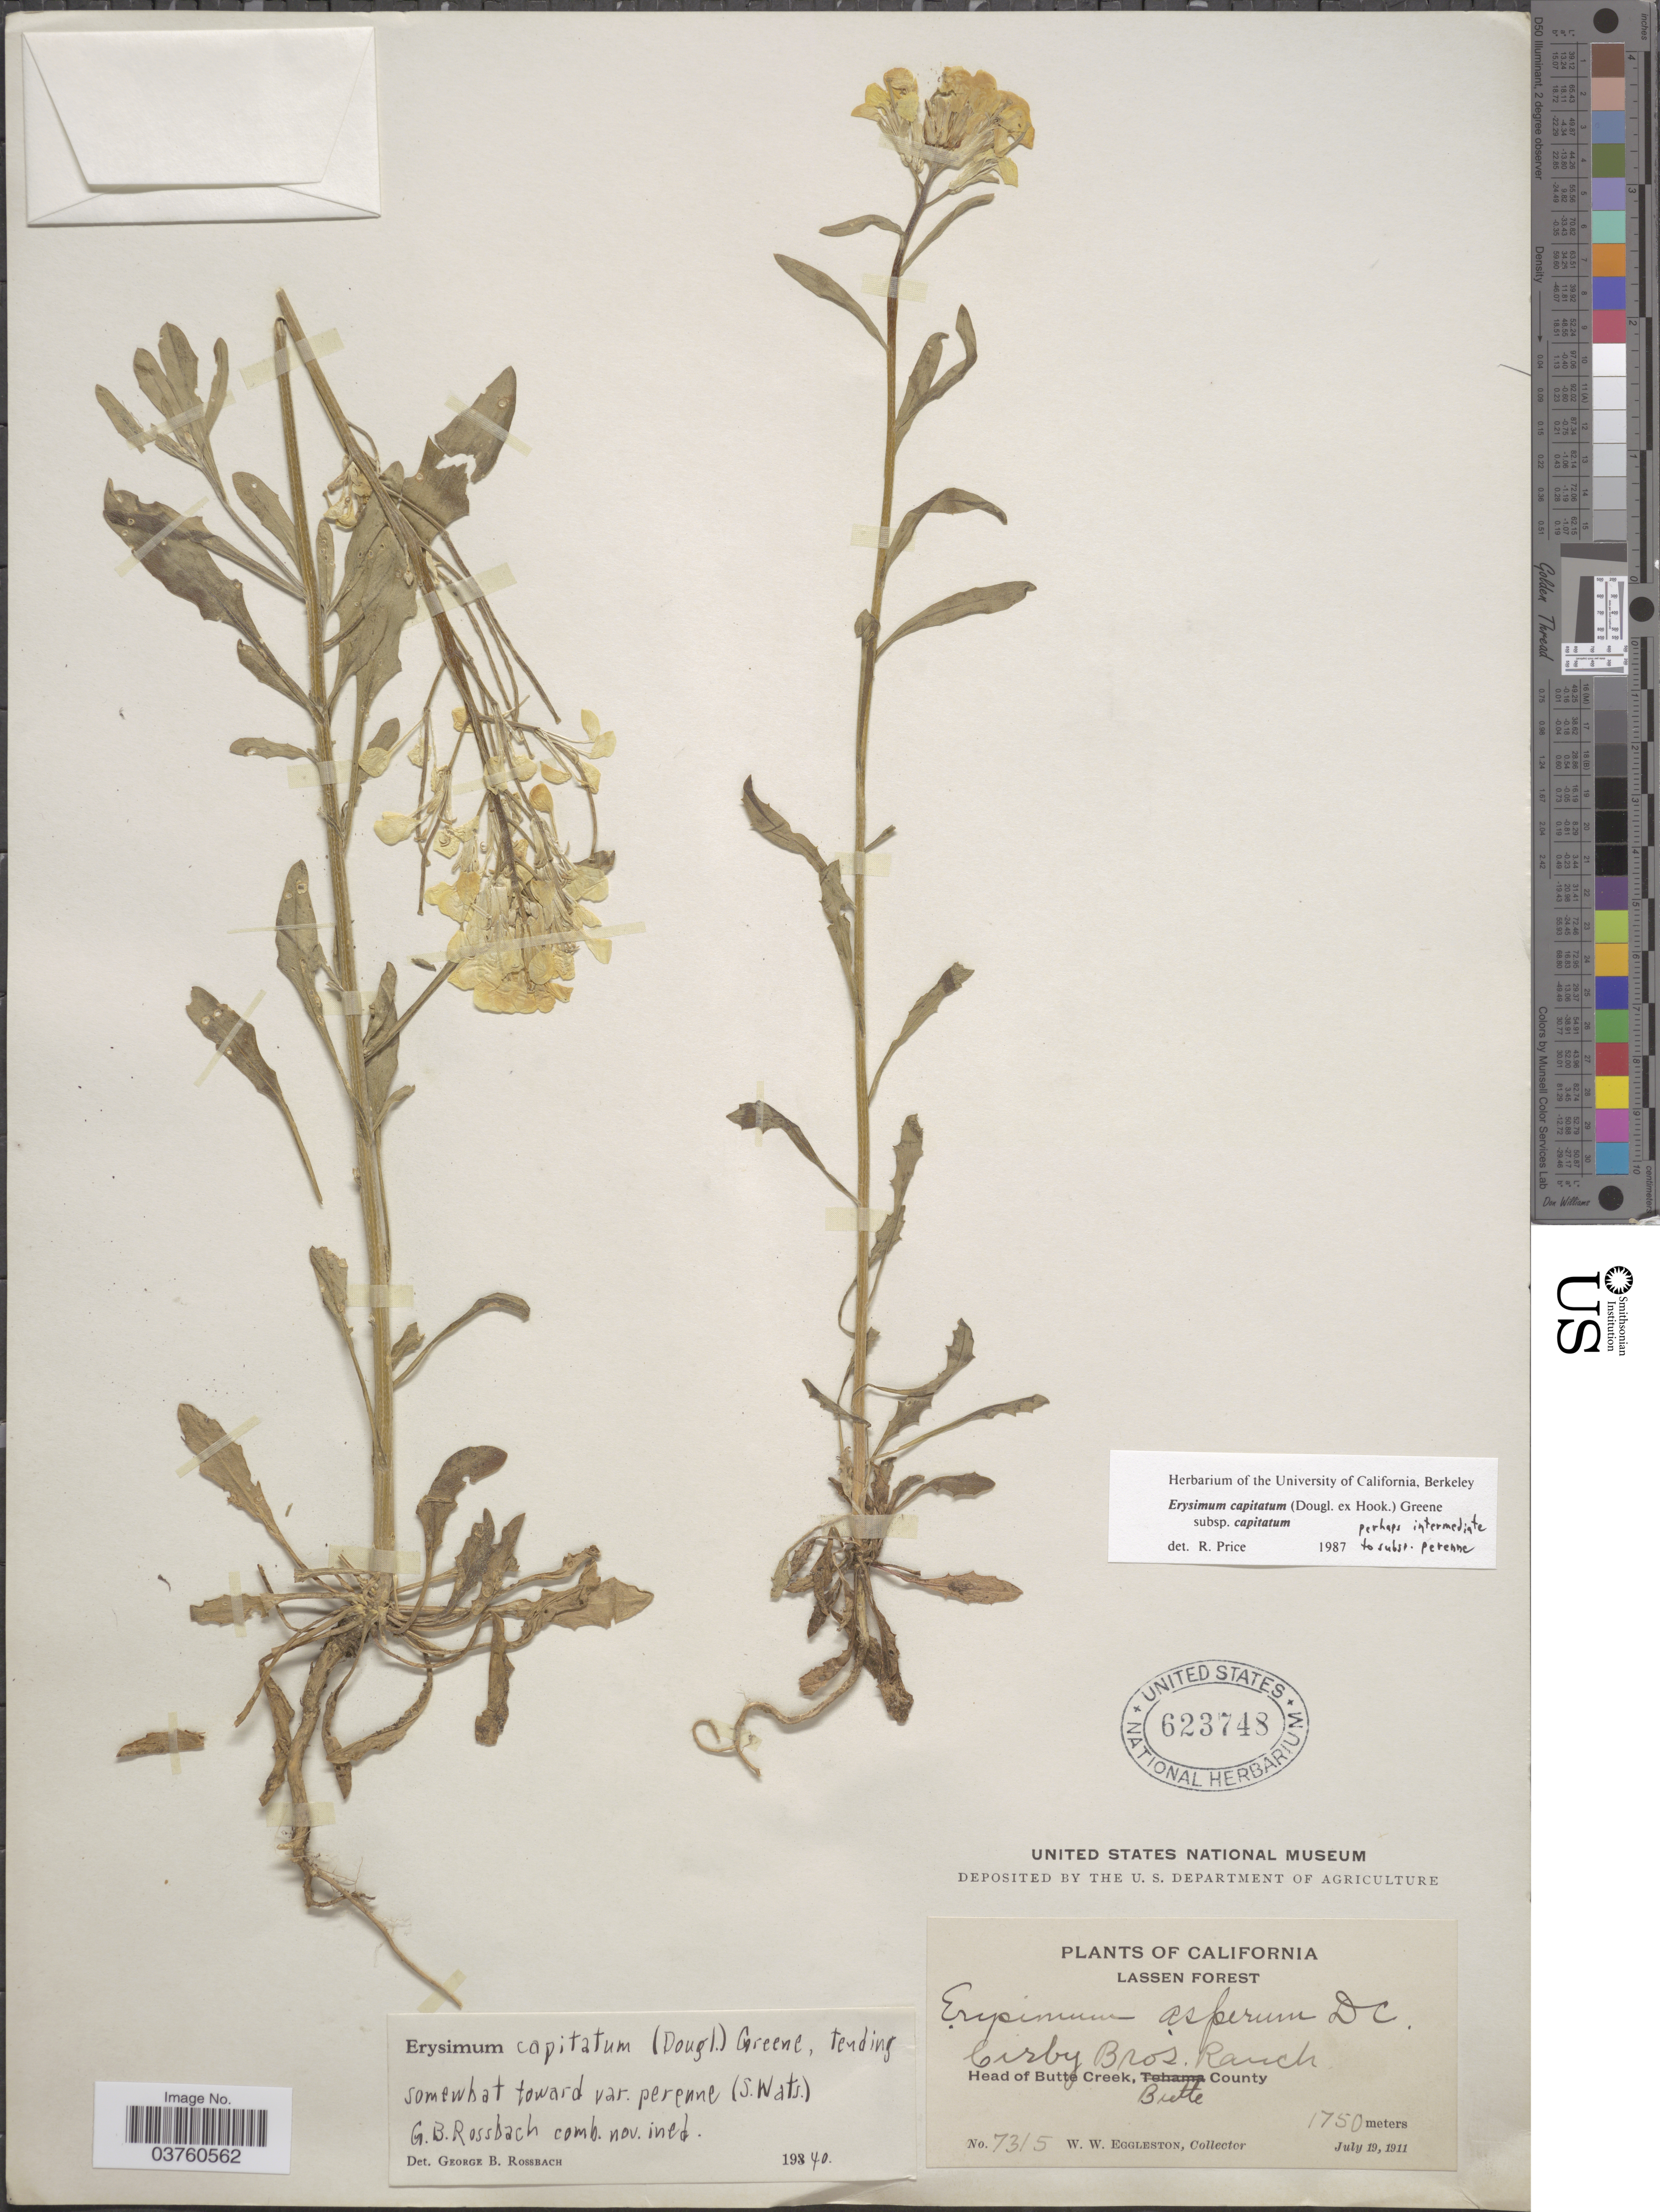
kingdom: Plantae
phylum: Tracheophyta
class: Magnoliopsida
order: Brassicales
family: Brassicaceae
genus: Erysimum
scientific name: Erysimum capitatum subsp. capitatum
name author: (Douglas ex Hook.) Greene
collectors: W. W. Eggleston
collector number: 7315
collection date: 1911-07-19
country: United States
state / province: California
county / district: Butte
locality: Lassen Forest. Cirby Bros. Ranch. Head of Butte Creek, Butte County.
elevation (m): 1750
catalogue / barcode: US 623748